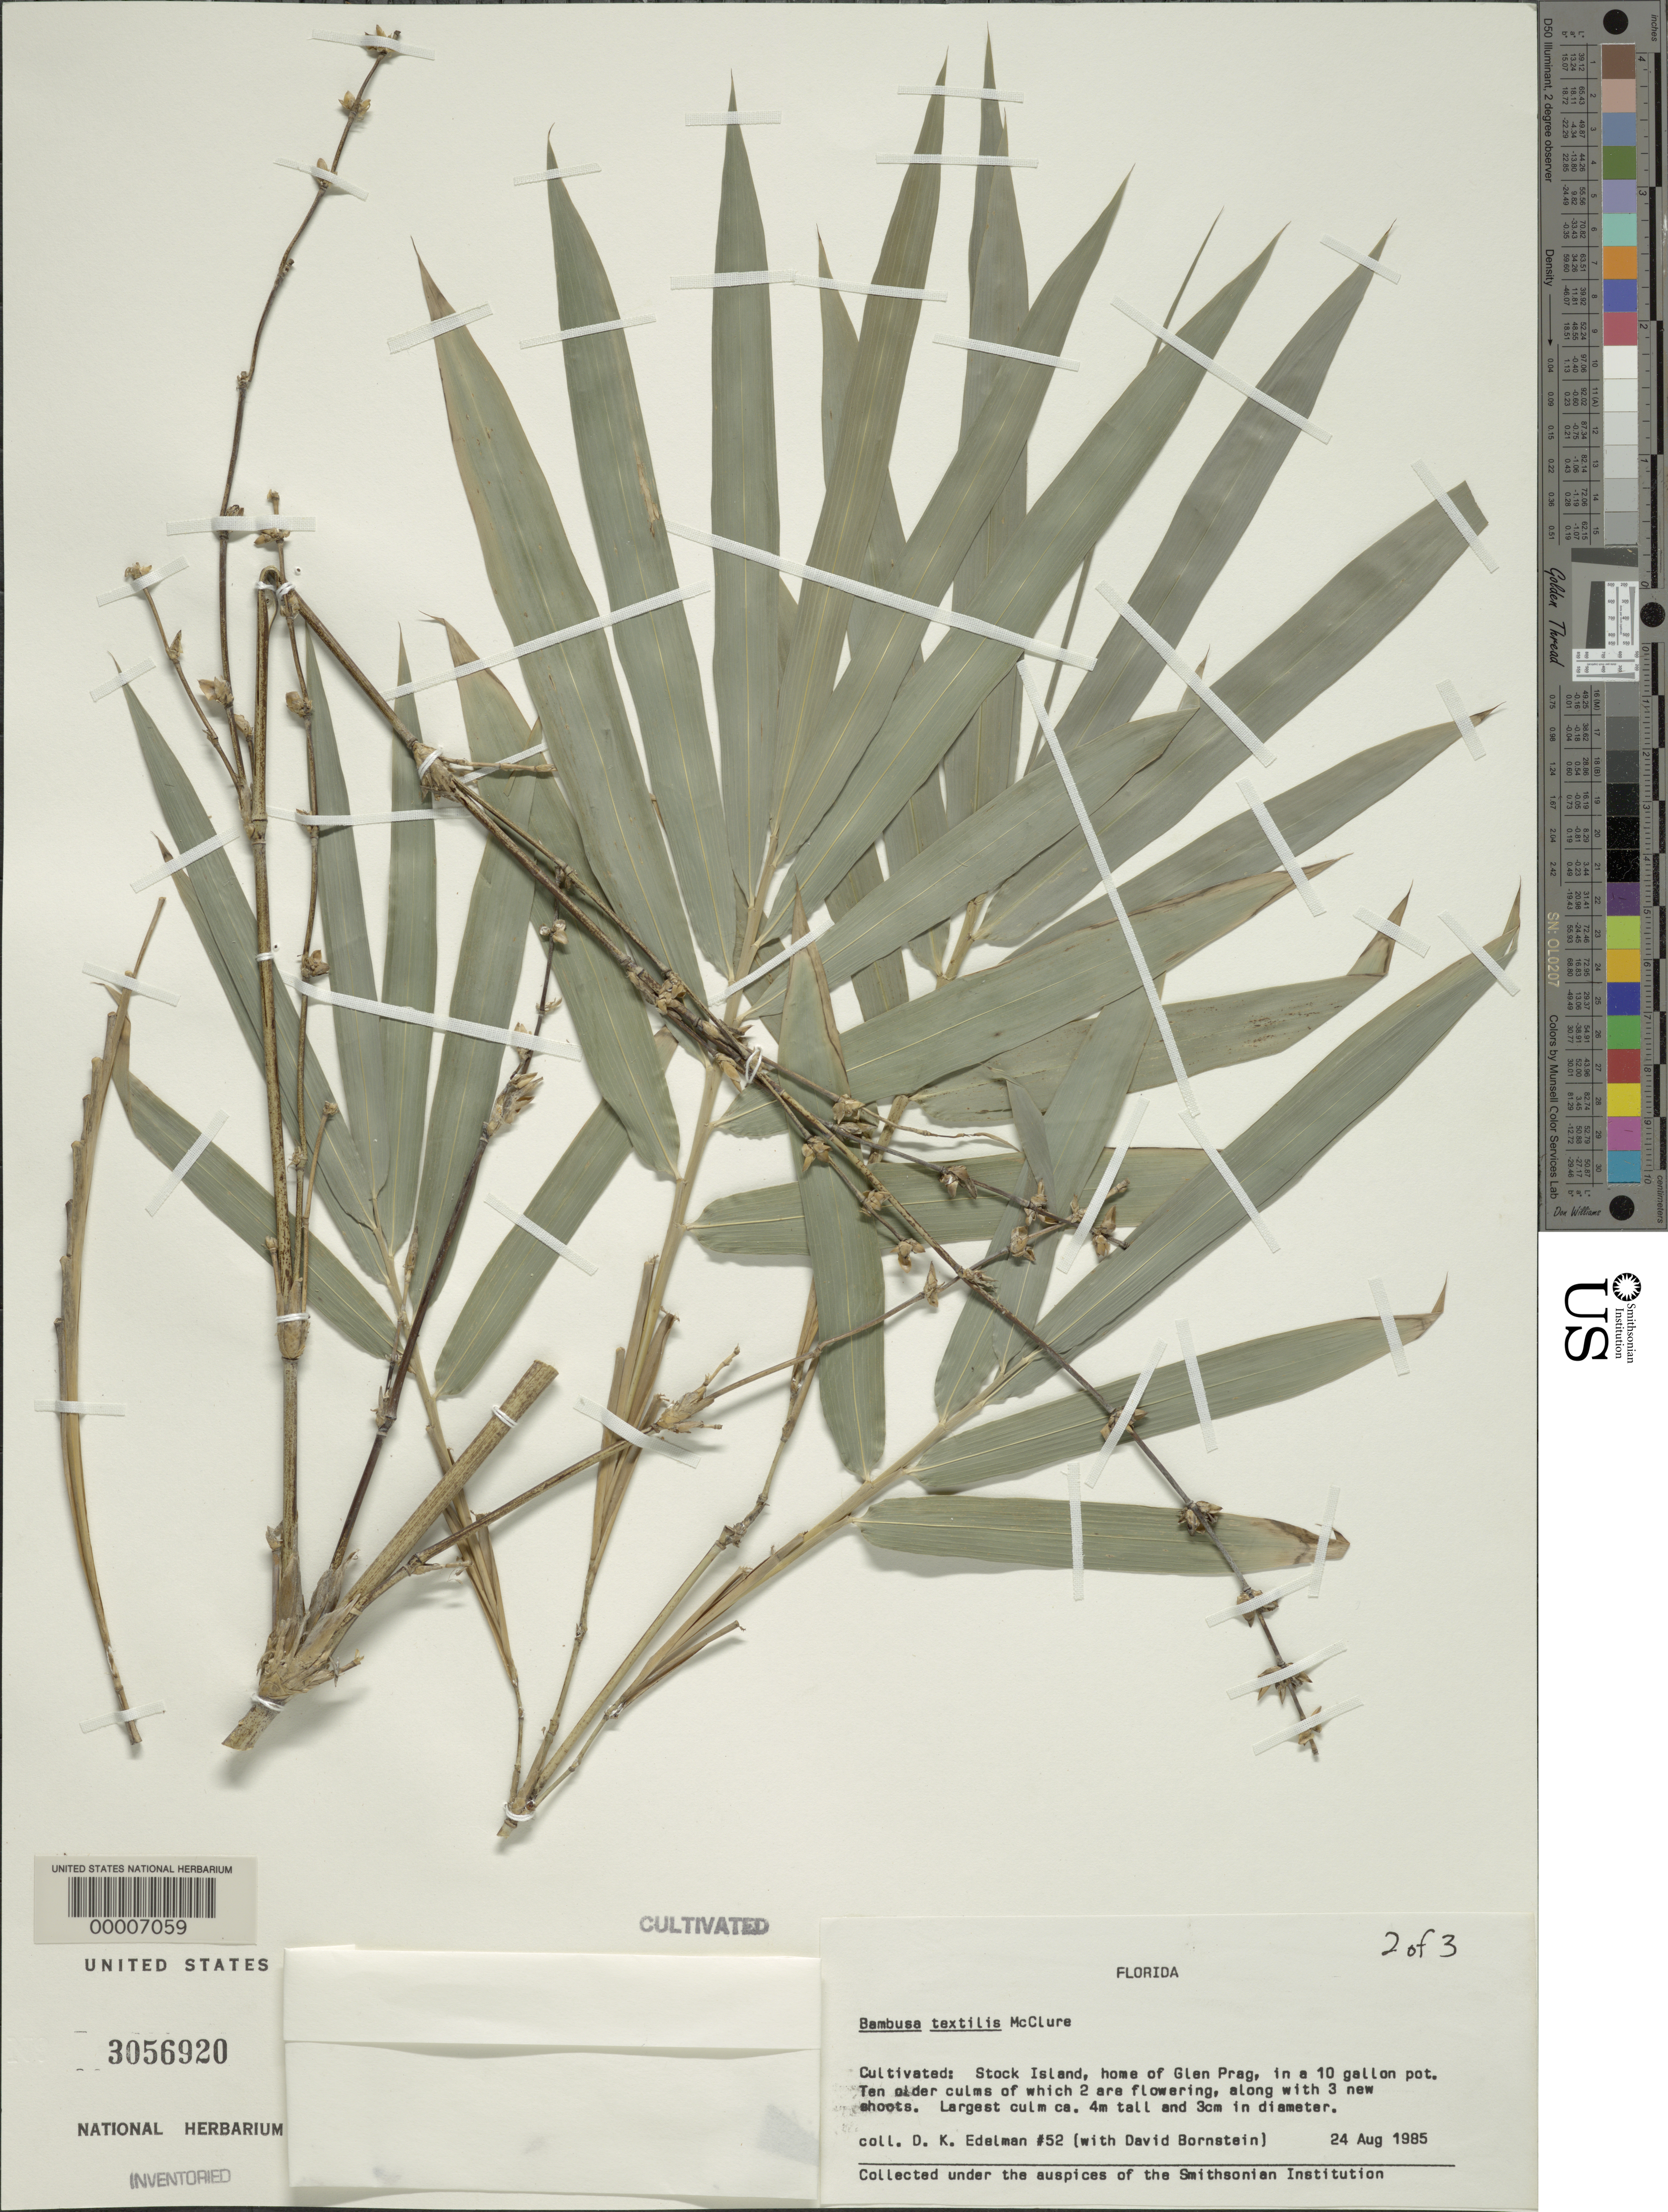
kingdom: Plantae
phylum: Tracheophyta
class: Liliopsida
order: Poales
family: Poaceae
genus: Bambusa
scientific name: Bambusa textilis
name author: McClure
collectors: D. Edelman & D. Bornstein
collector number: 52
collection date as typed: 24 Aug 1985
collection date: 1985-08-24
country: United States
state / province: Florida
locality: Stock island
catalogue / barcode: US 3056920